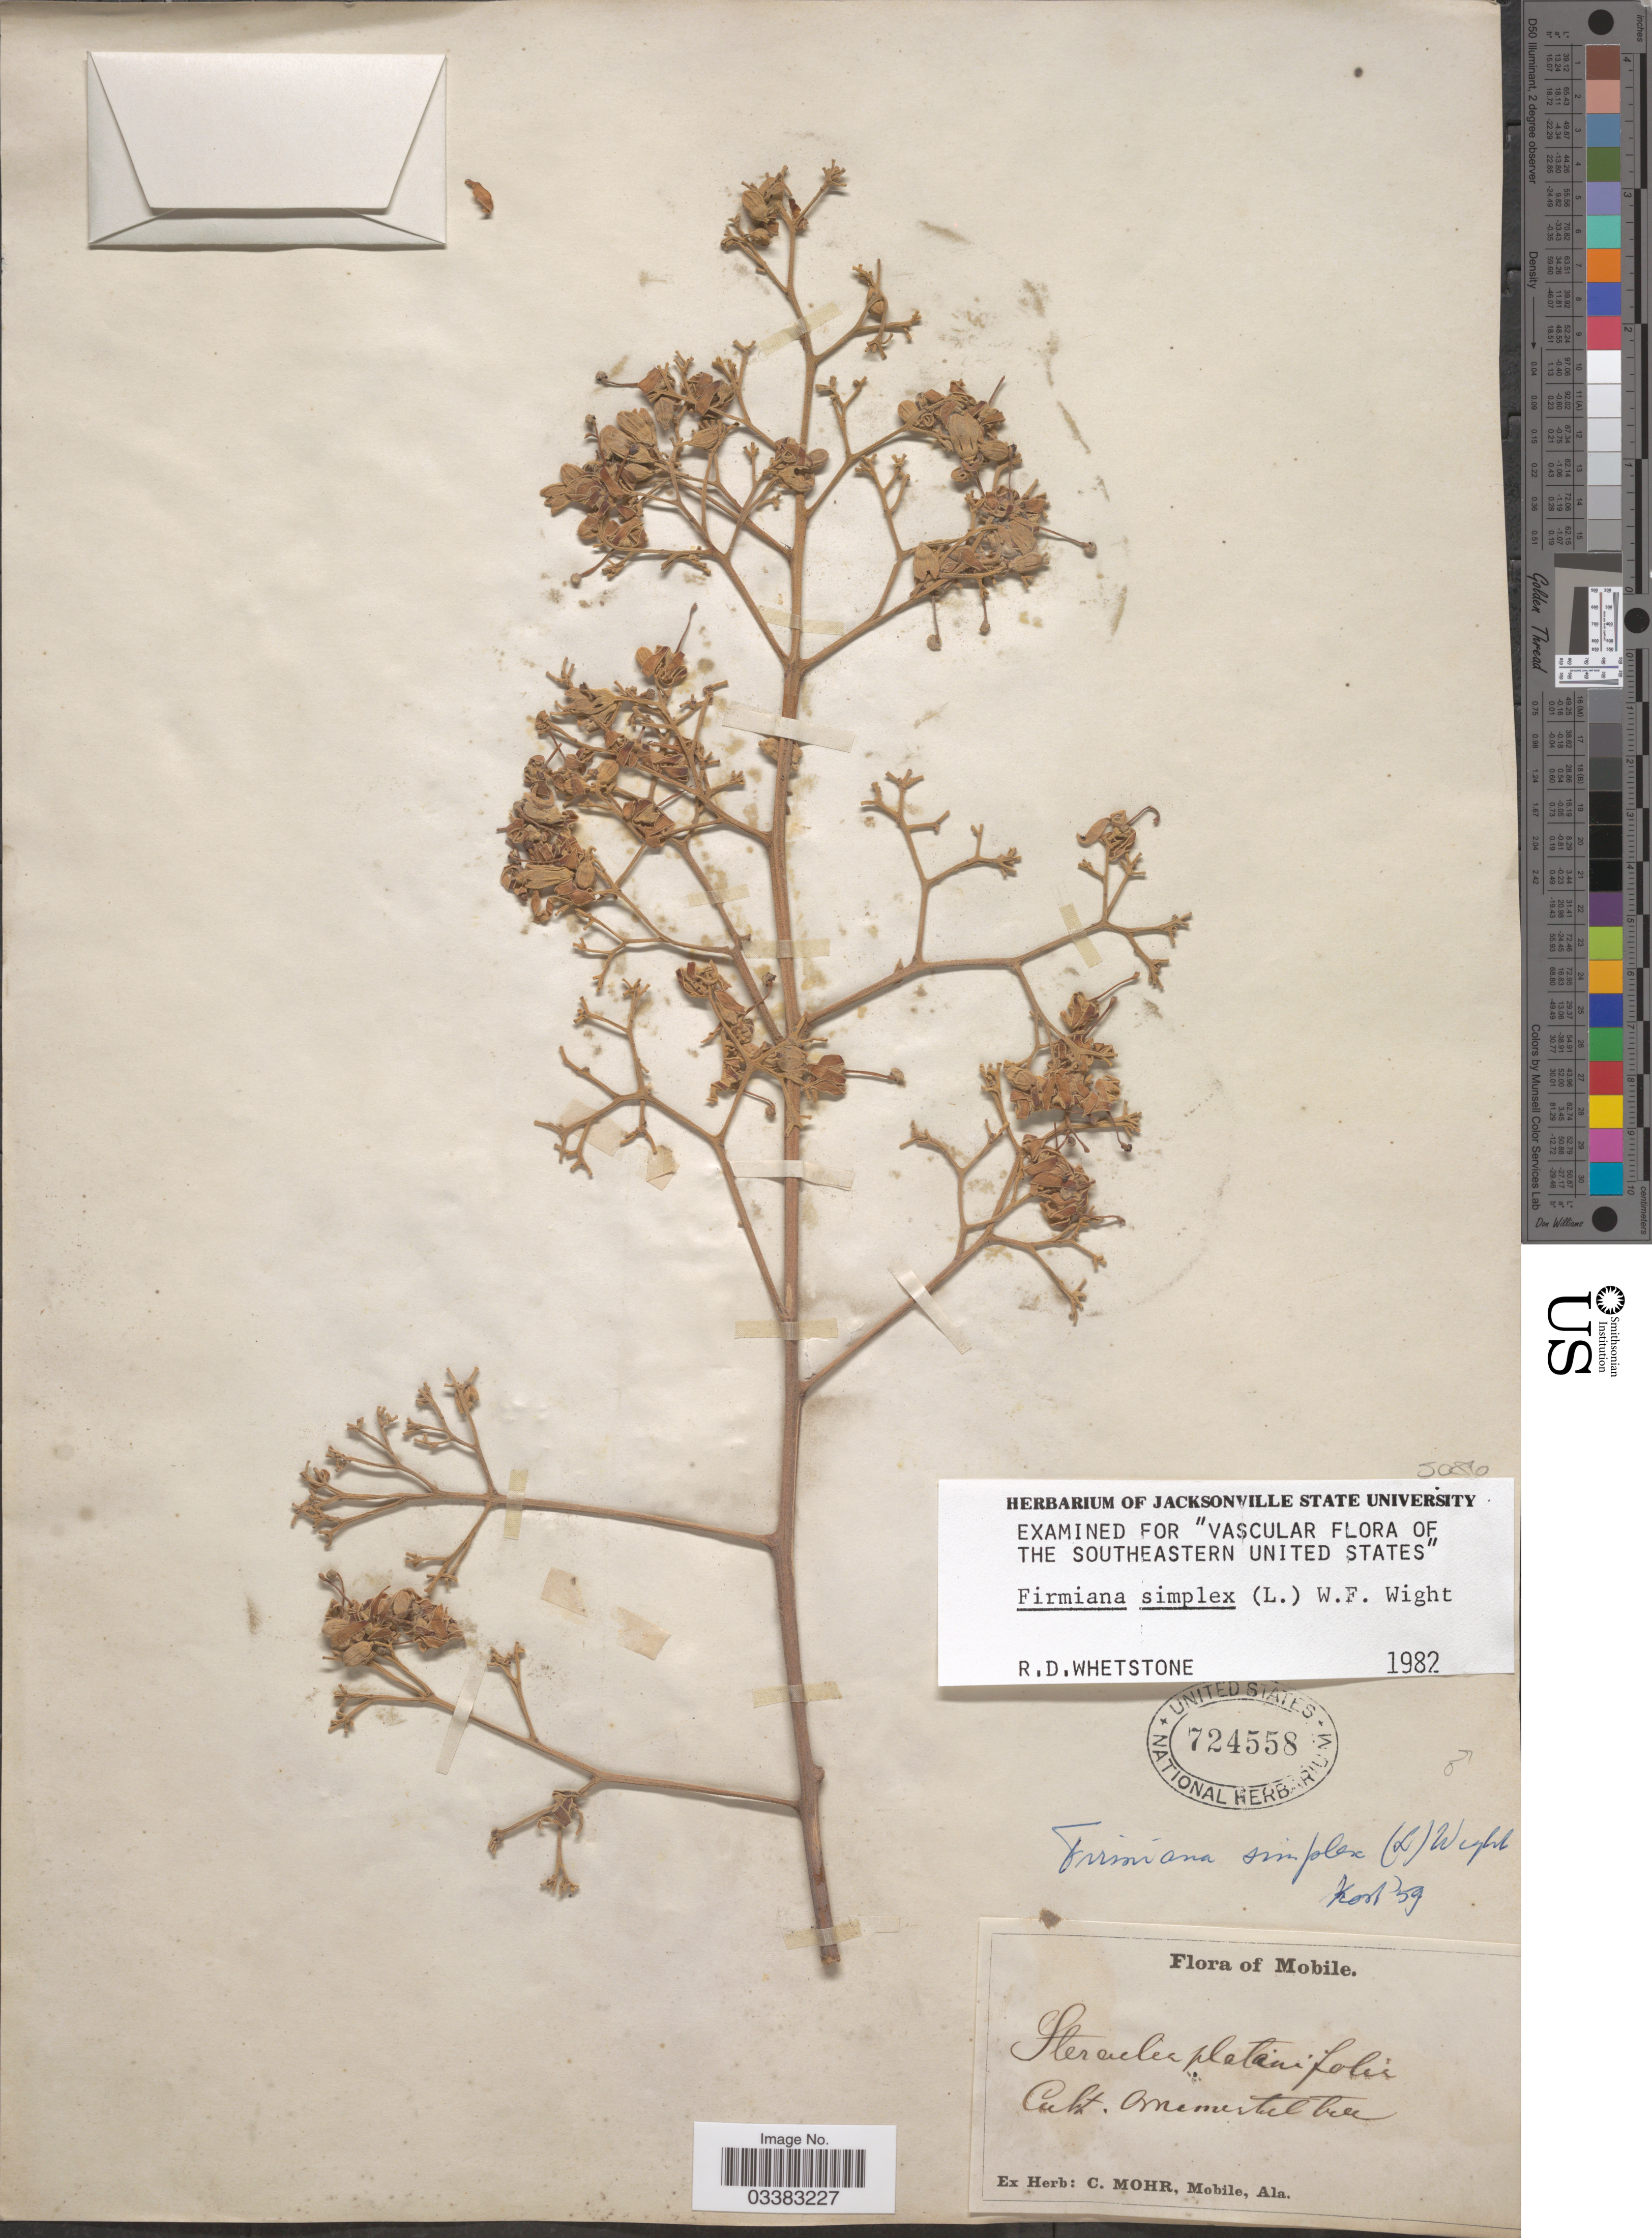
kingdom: Plantae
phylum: Tracheophyta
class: Magnoliopsida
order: Malvales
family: Malvaceae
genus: Firmiana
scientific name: Firmiana simplex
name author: (L.) W. Wight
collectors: C. Mohr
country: United States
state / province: Alabama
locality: Ex herb: C. Mohr, Mobile.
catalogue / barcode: US 724558